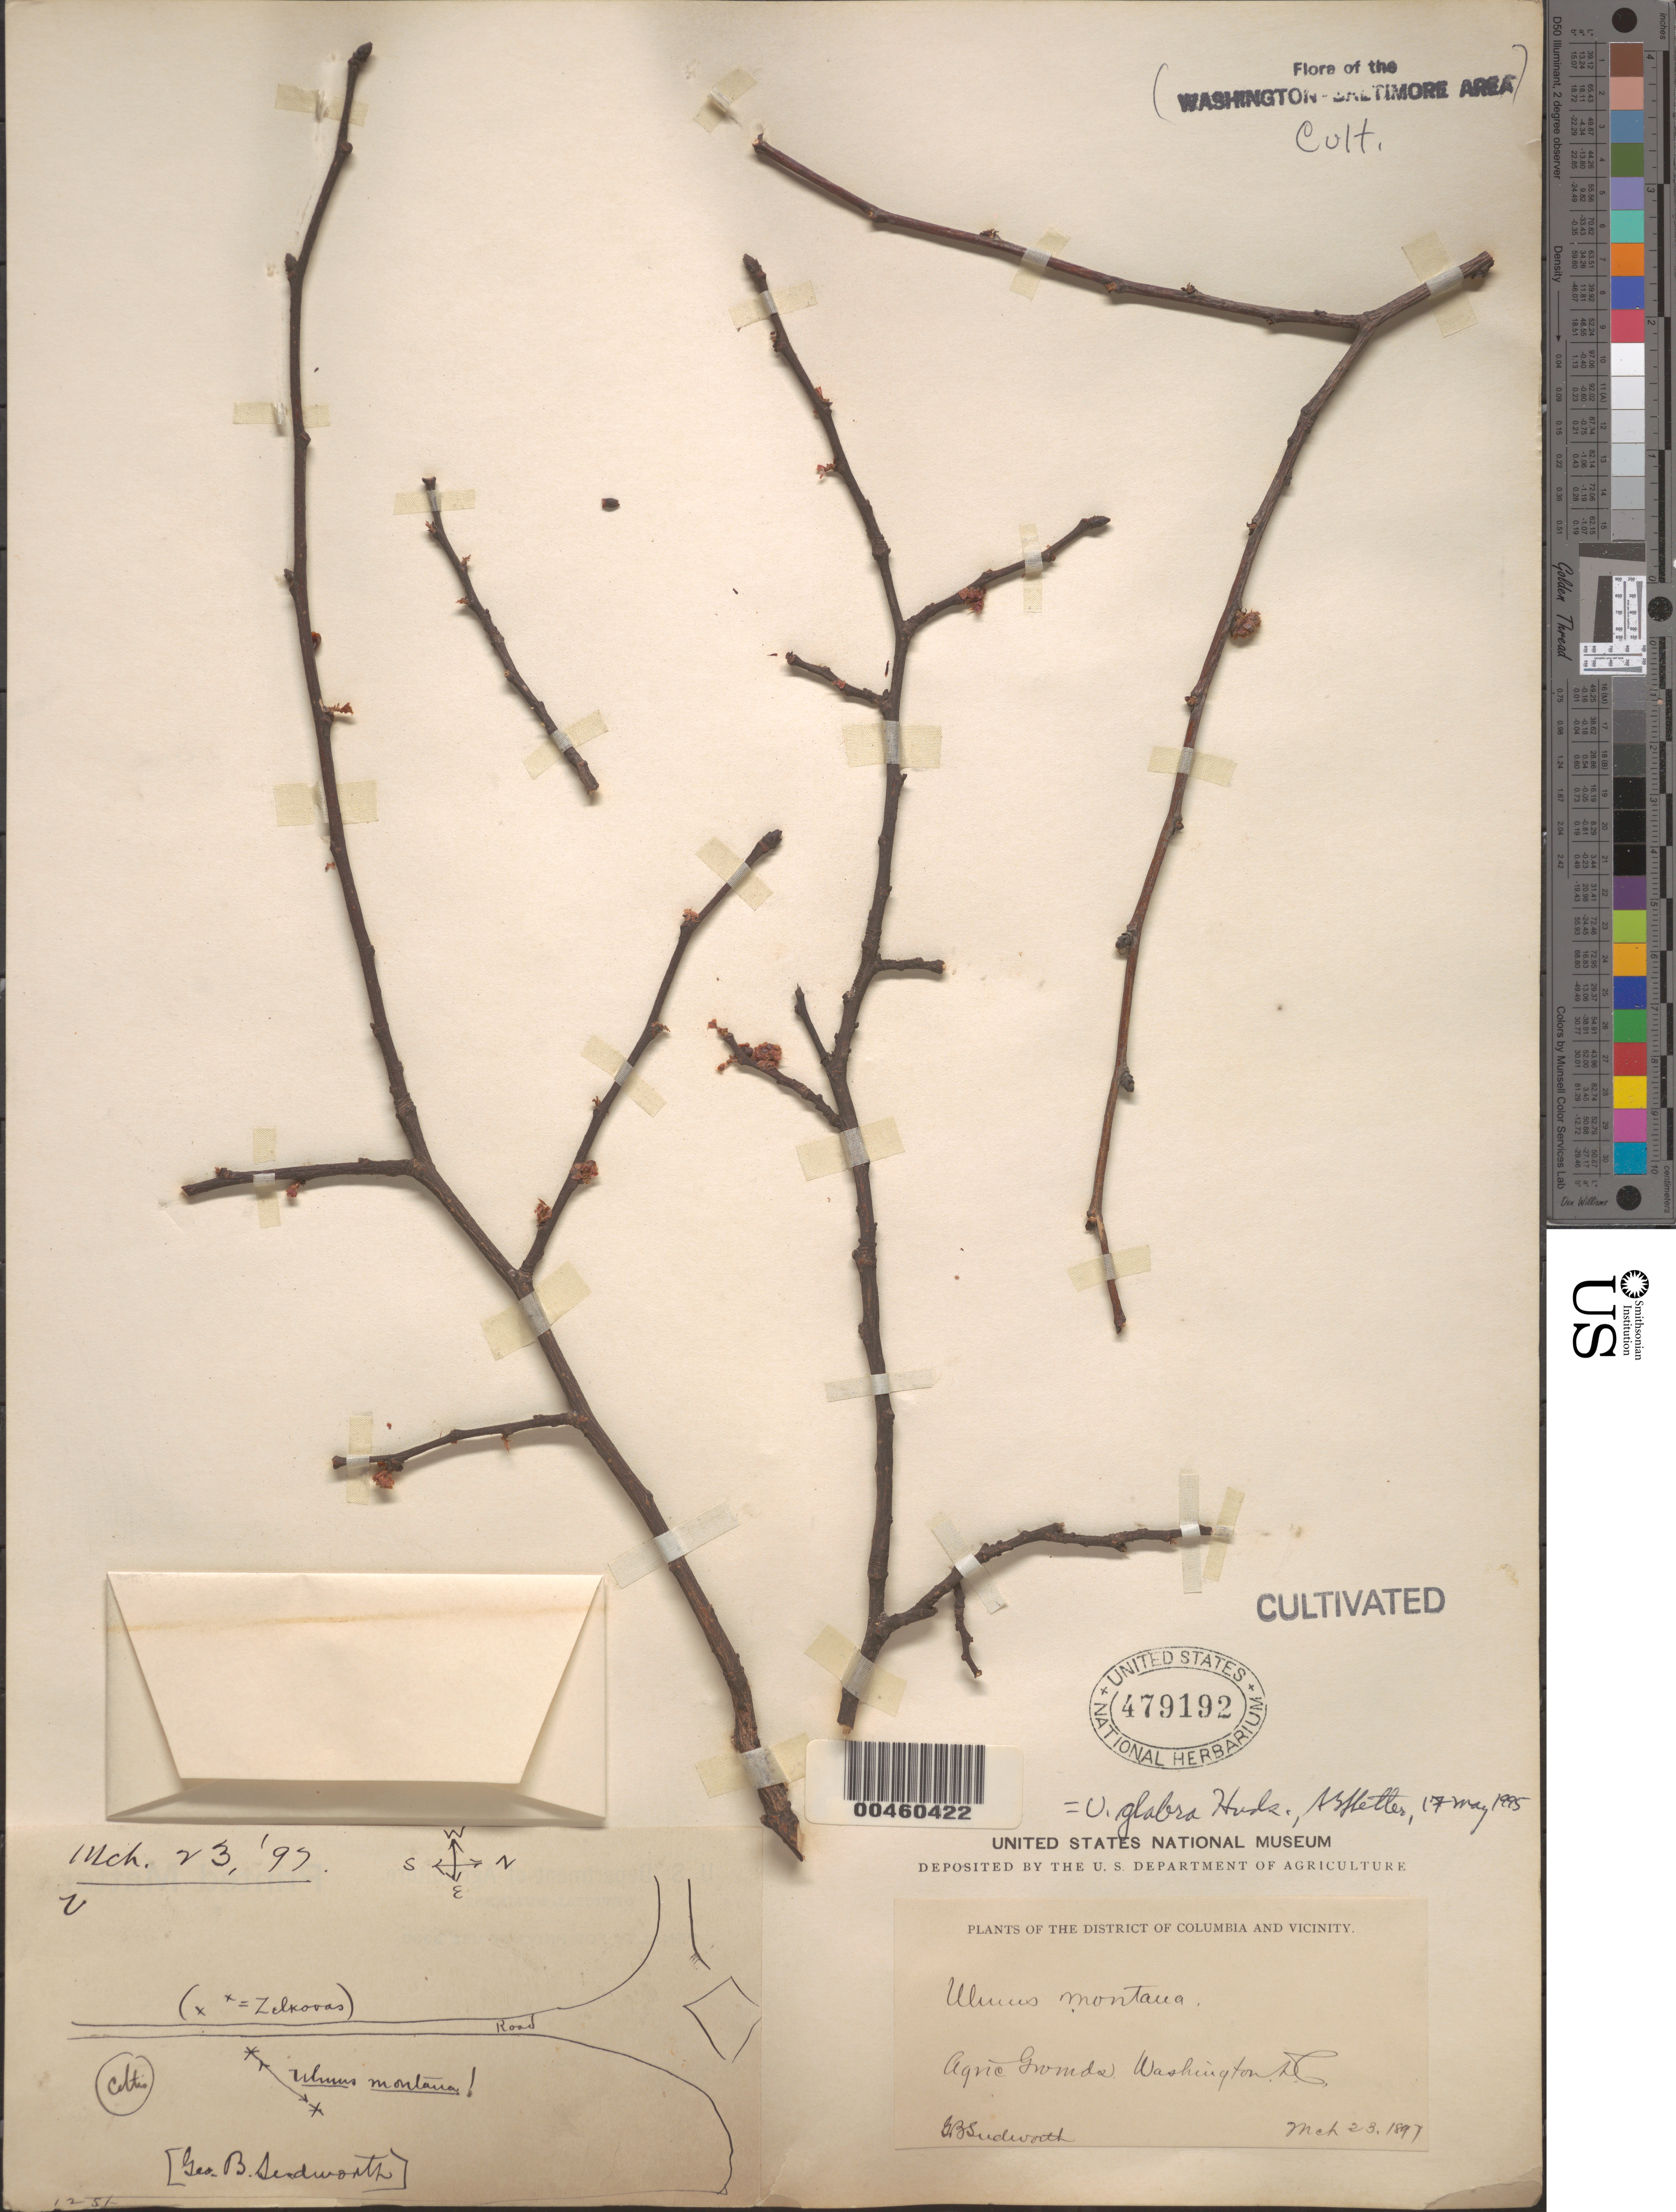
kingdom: Plantae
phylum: Tracheophyta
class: Magnoliopsida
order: Rosales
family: Ulmaceae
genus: Ulmus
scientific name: Ulmus glabra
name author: Huds.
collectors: G. B. Sudworth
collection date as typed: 23 Mar 1897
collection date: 1897-03-23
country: United States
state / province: District of Columbia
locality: Agricultural grounds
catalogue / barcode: US 479192